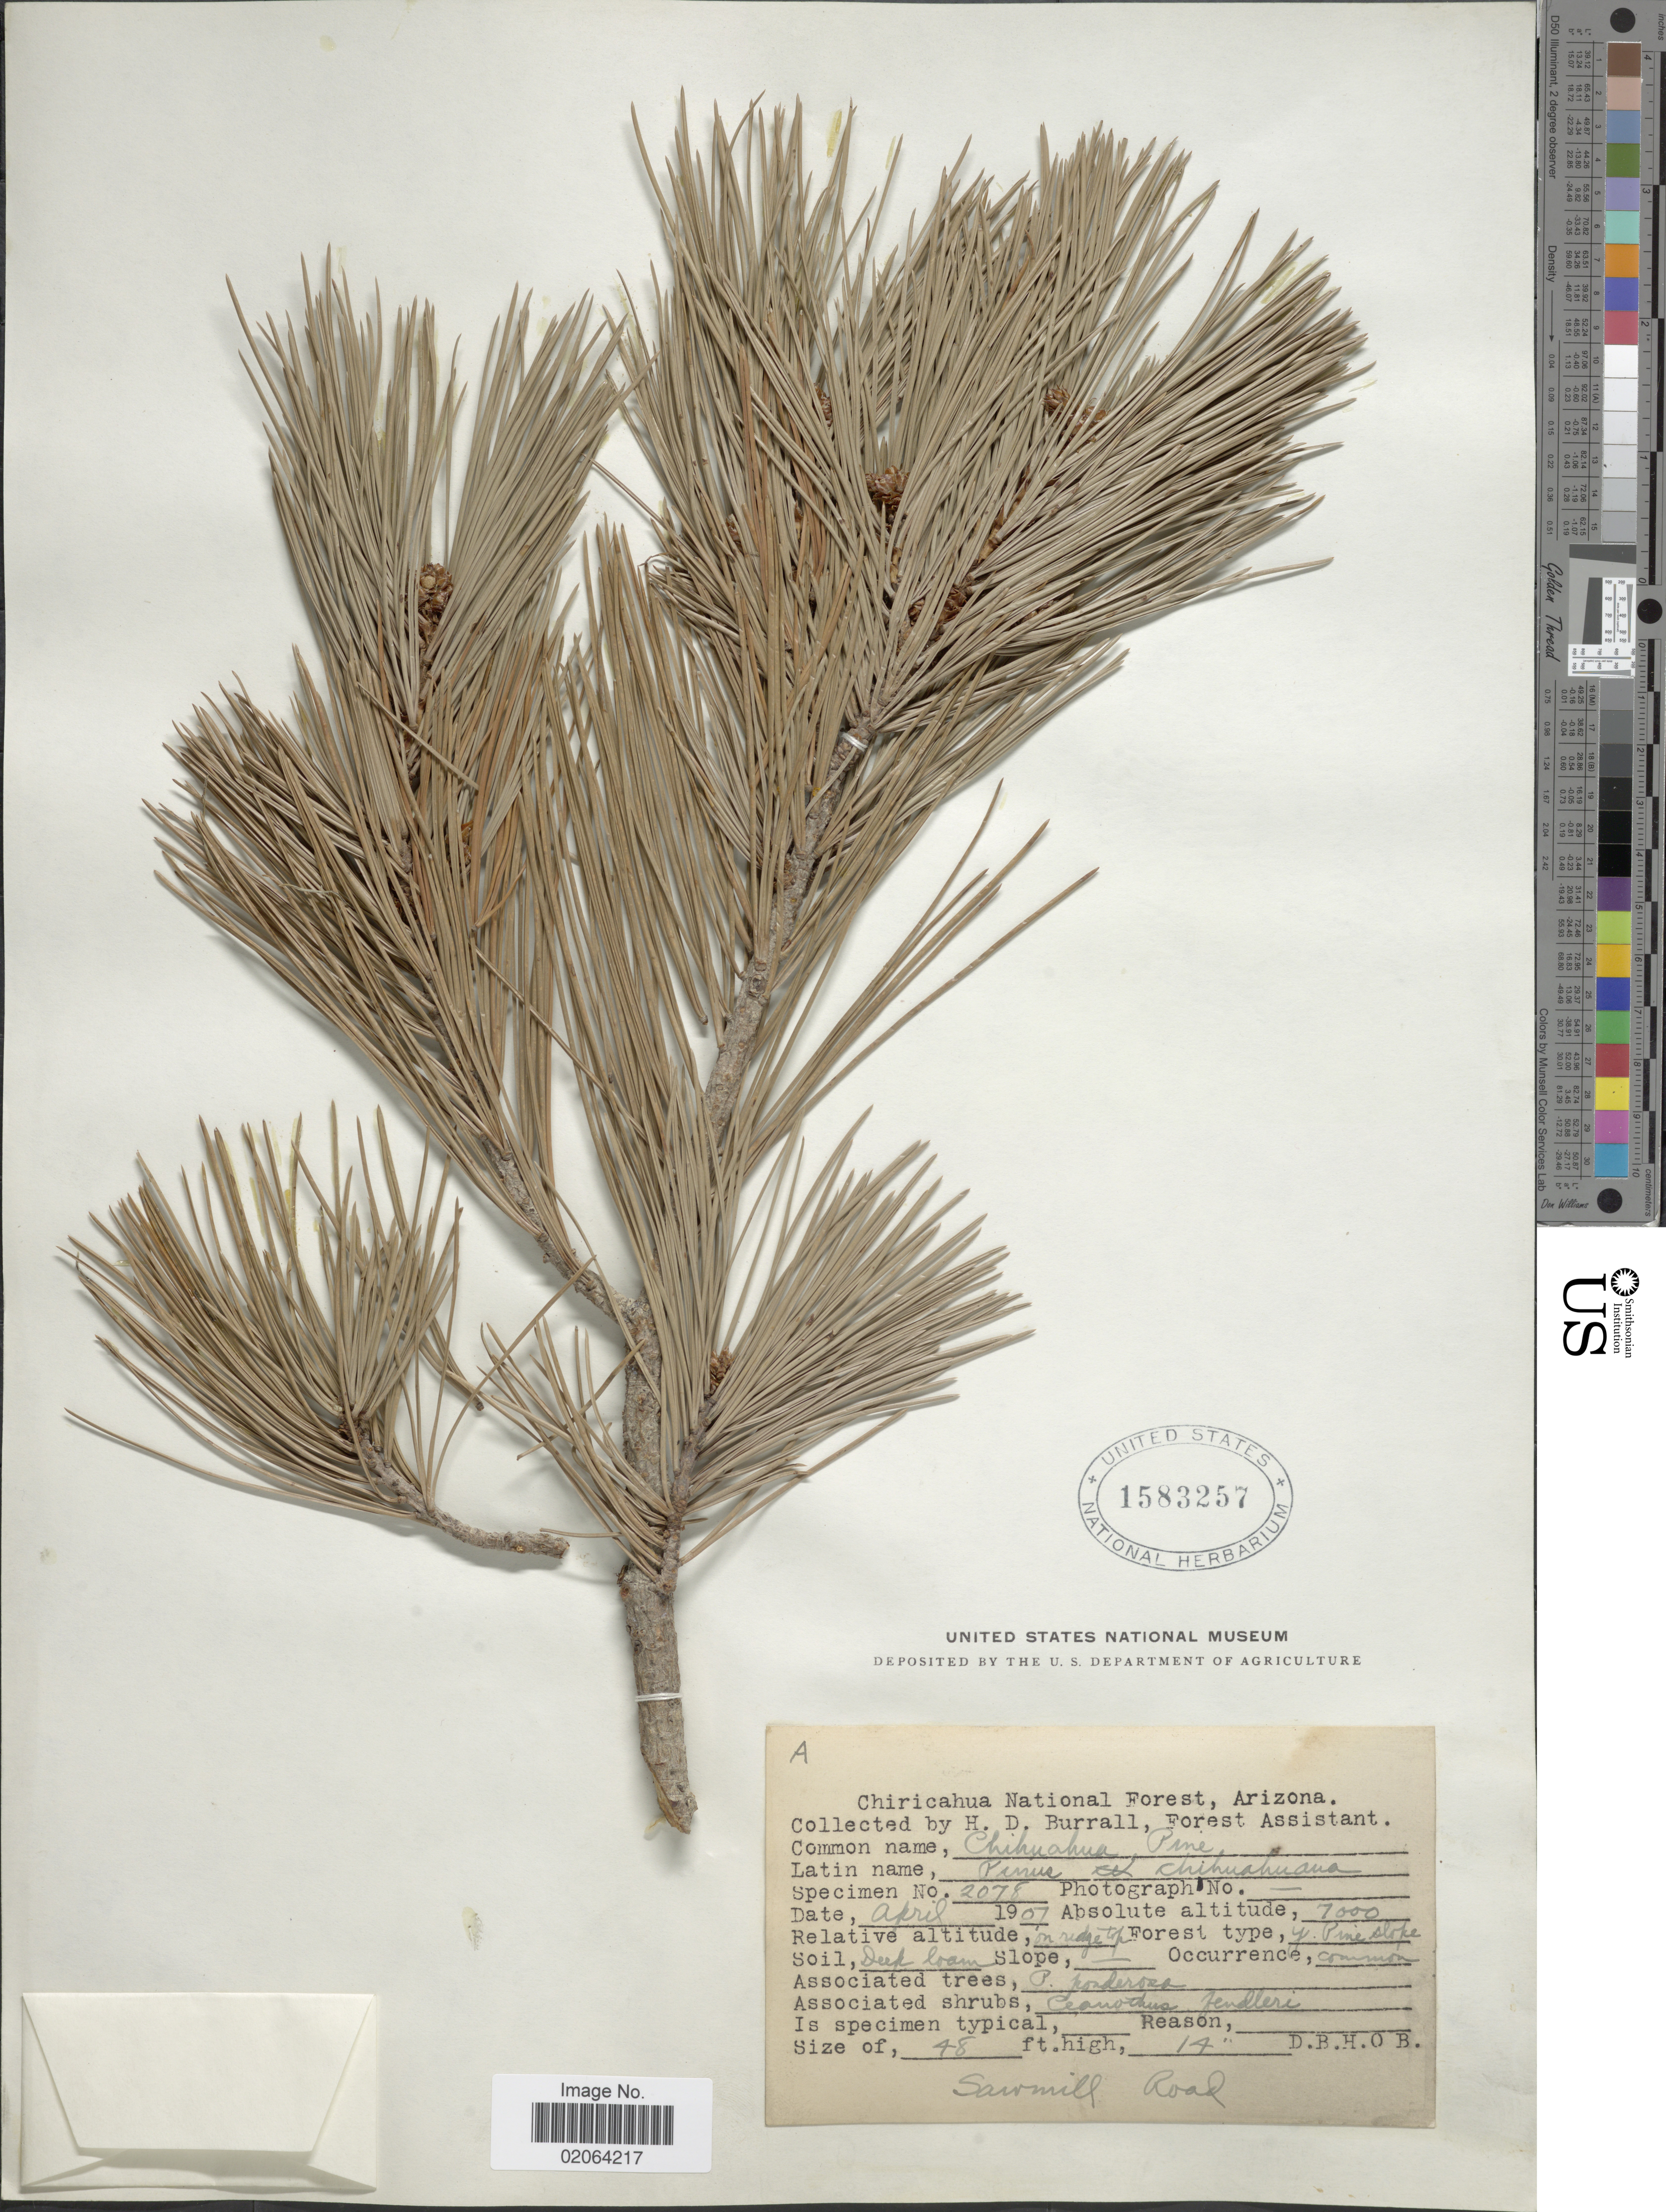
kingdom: Plantae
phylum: Tracheophyta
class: Pinopsida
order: Pinales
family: Pinaceae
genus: Pinus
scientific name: Pinus leiophylla var. chihuahuana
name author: (Engelm.) Shaw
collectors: H. Burrall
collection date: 1907-07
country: United States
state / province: Arizona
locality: Chiricahua National Forest, Arizona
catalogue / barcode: US 1583257